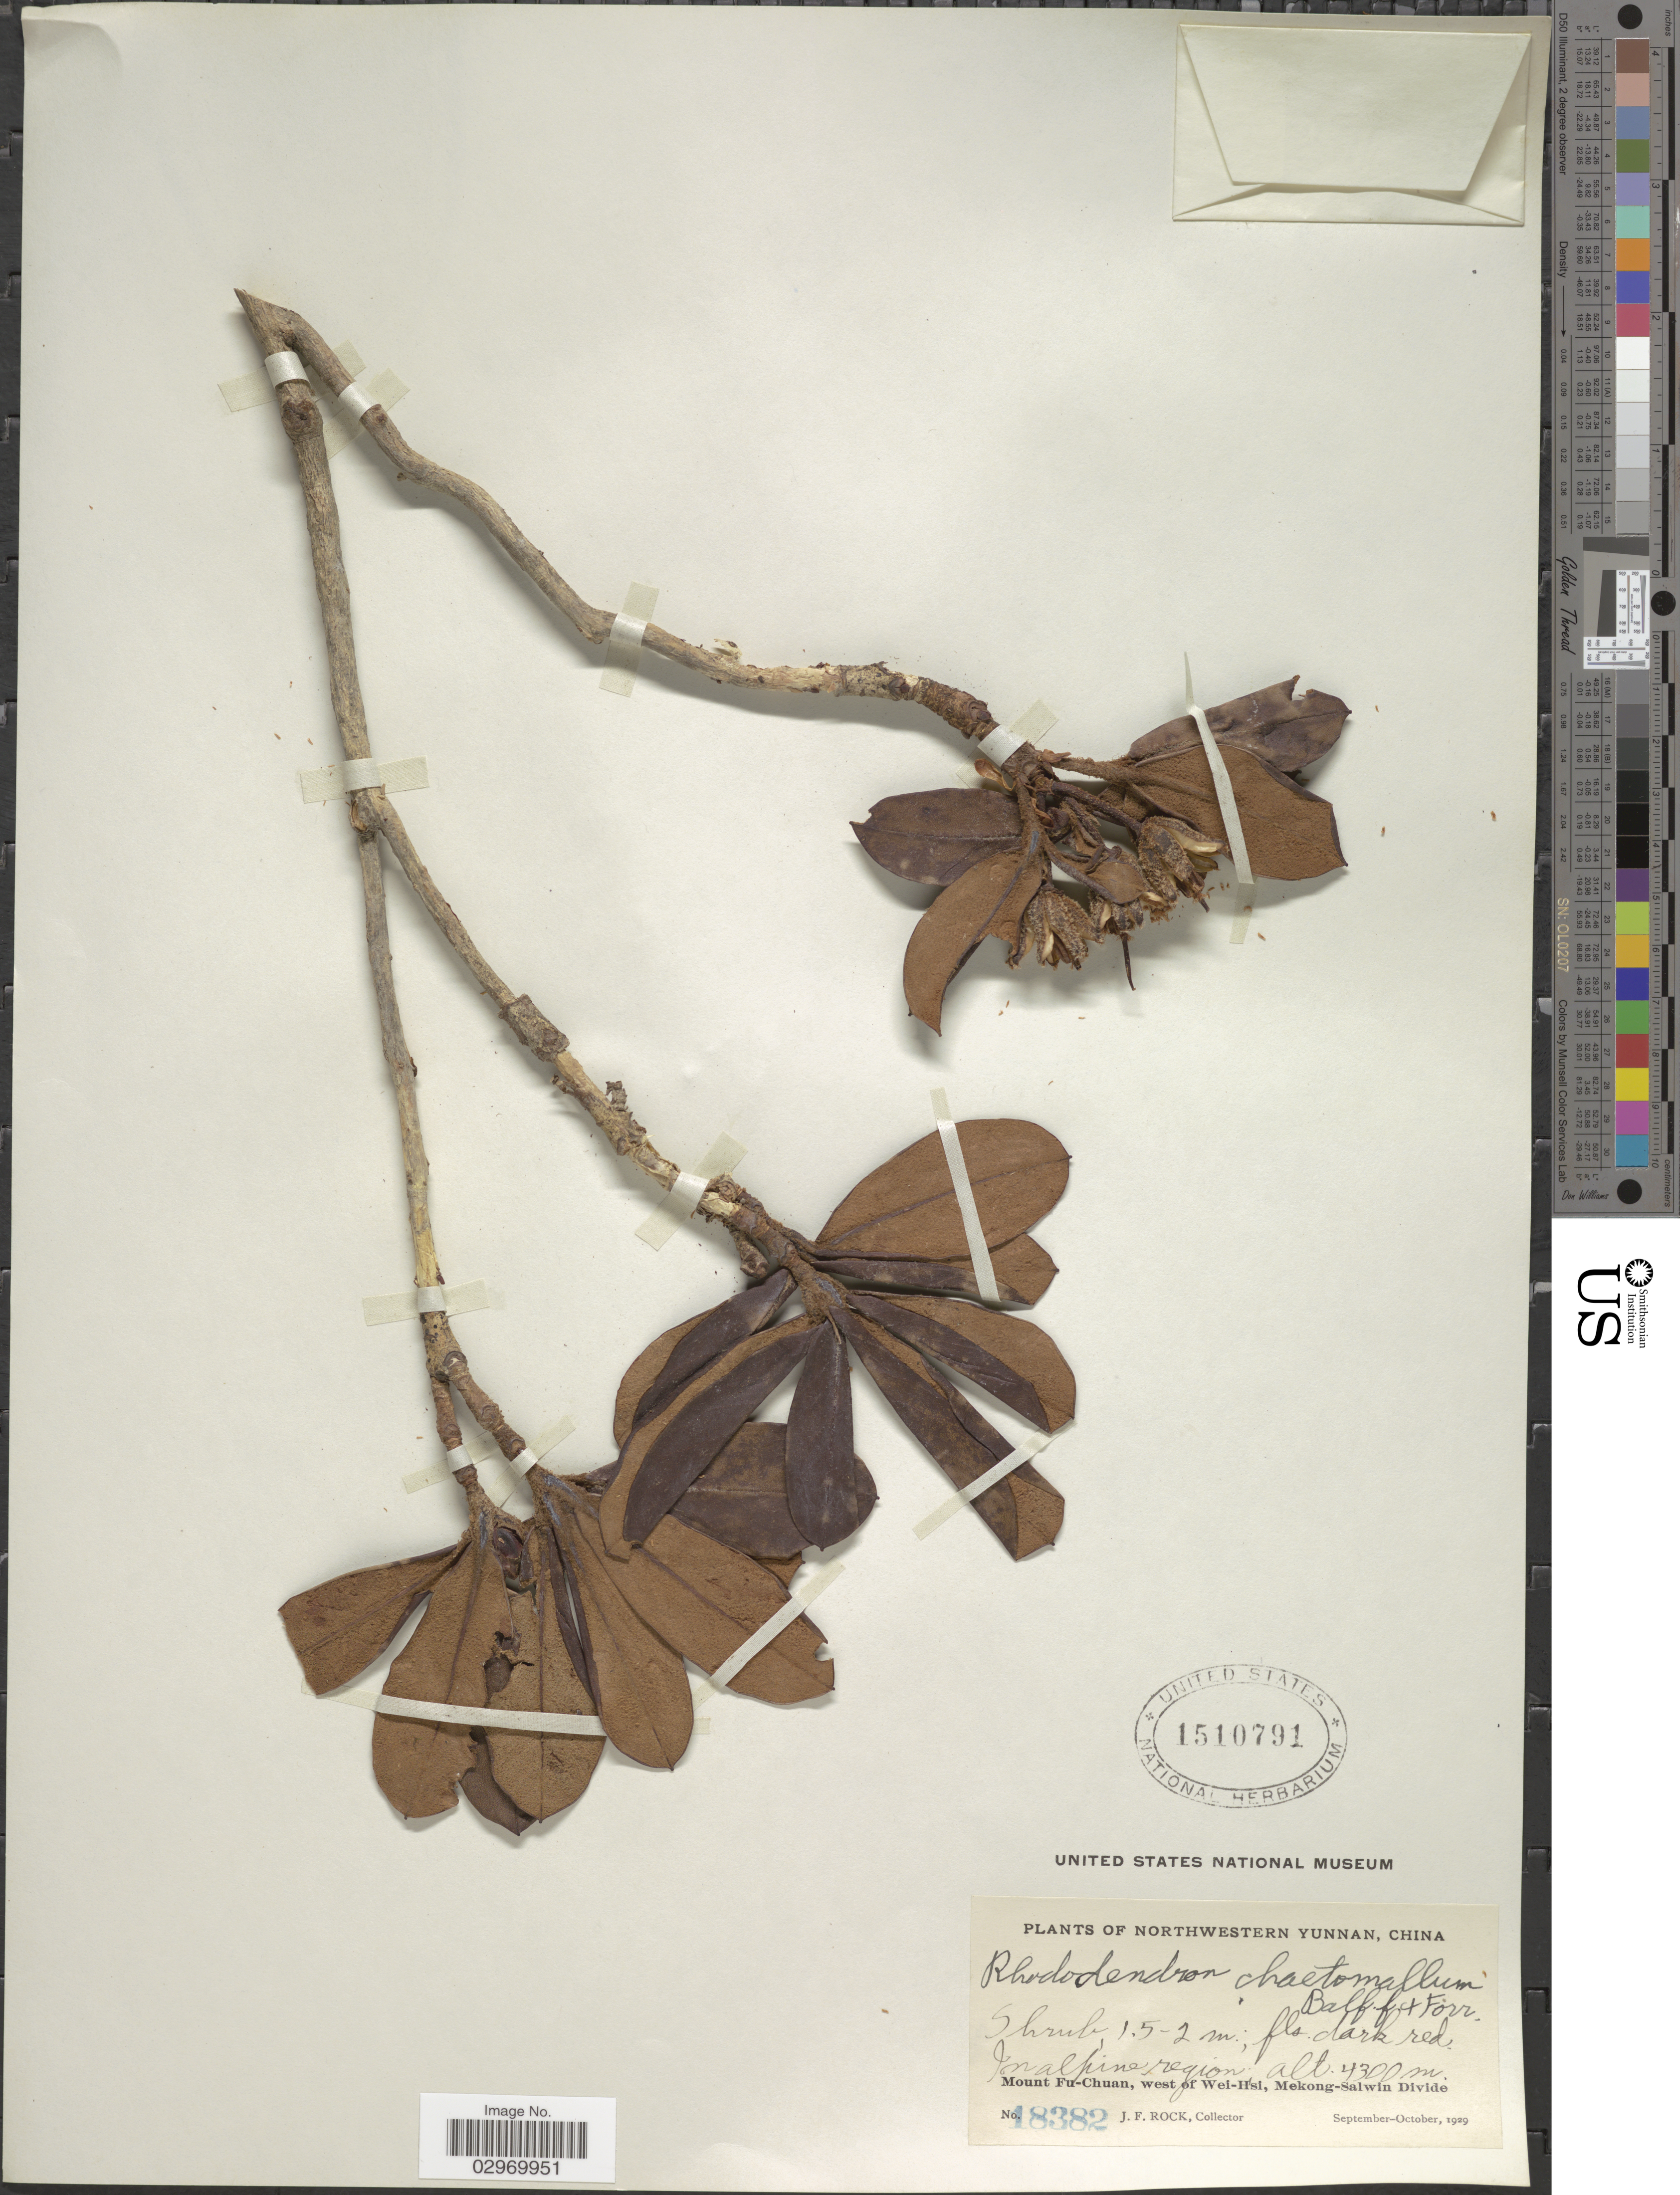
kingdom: Plantae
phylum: Tracheophyta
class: Magnoliopsida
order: Ericales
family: Ericaceae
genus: Rhododendron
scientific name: Rhododendron chaetomallum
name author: Balf. f. & Forrest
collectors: J. Rock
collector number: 18382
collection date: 1929-09/1929-10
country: China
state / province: Yunnan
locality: Northwestern Yunnan, Mount Fu-Chuan, west of Wei-Hsi, Mekong-Salwin Divide.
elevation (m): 4300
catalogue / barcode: US 1510791